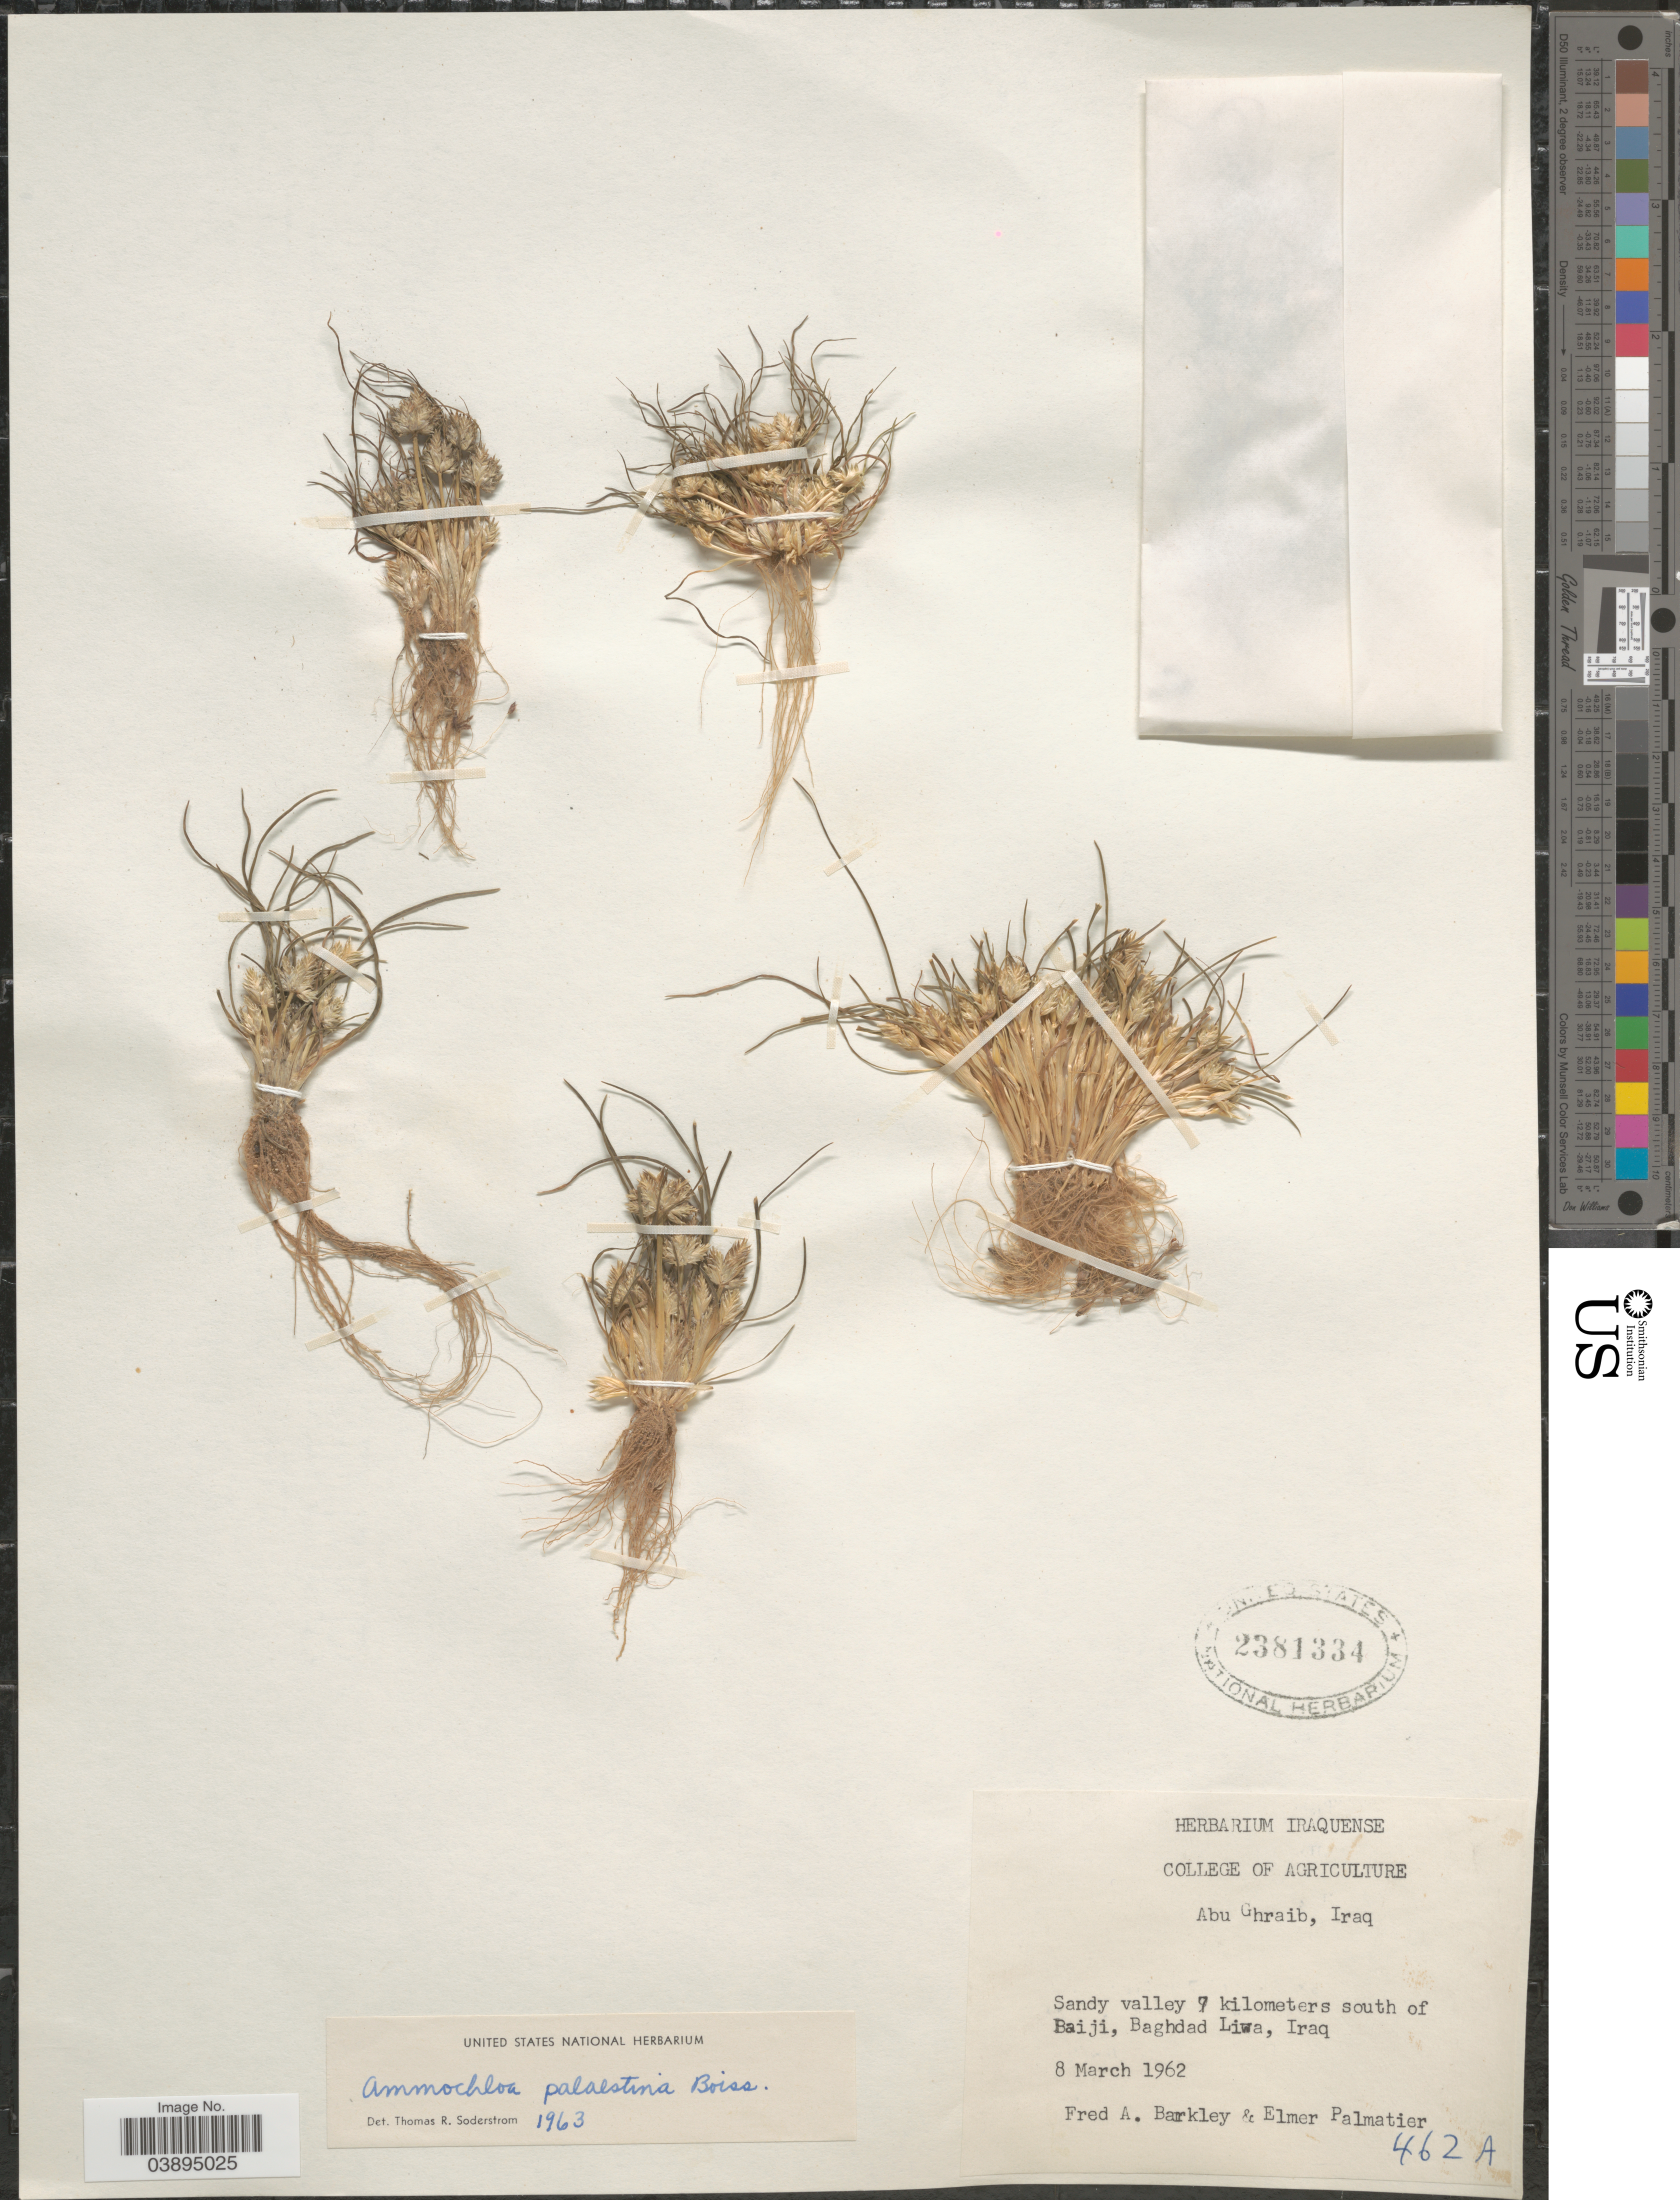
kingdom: Plantae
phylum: Tracheophyta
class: Liliopsida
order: Poales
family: Poaceae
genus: Ammochloa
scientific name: Ammochloa palaestina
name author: Boiss.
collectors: F. A. Barkley & E. Palmatier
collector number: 462A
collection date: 1962-03-08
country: Iraq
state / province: Baghdad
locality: Sandy valley 7 kilometers south of Baiji, Baghdad Liwa.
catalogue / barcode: US 2381334